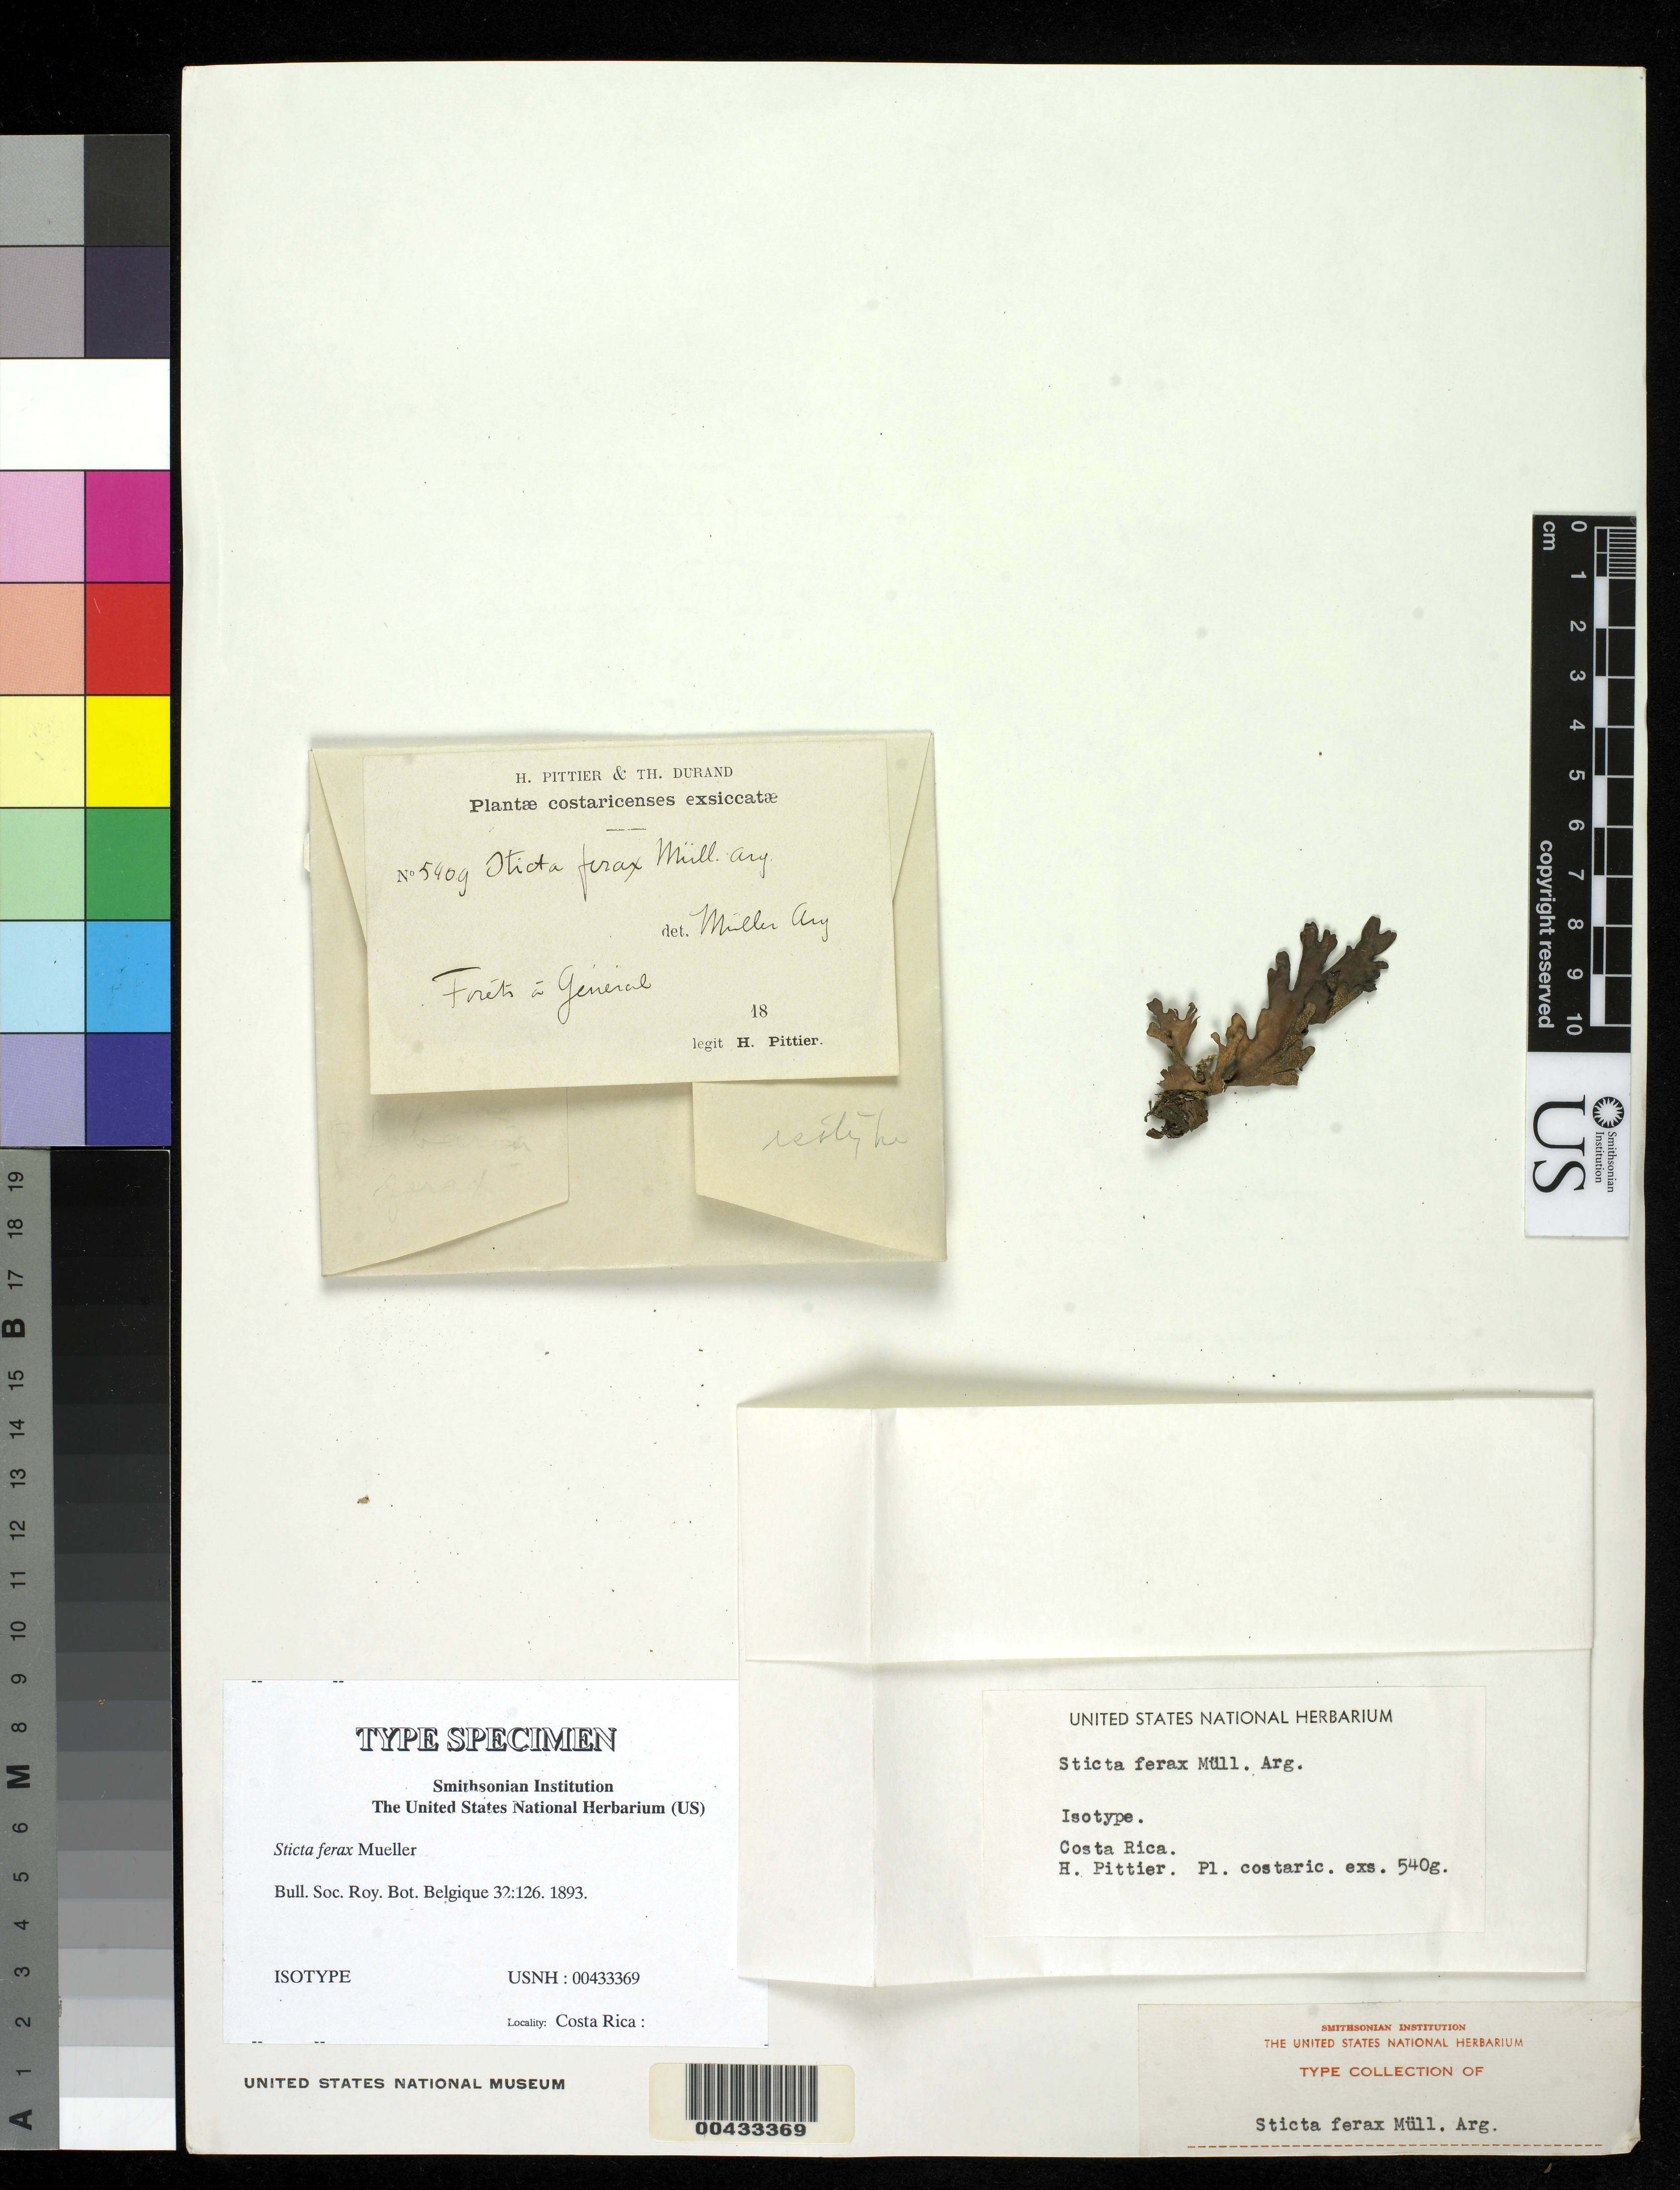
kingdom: Fungi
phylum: Ascomycota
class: Lecanoromycetes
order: Peltigerales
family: Lobariaceae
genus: Sticta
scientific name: Sticta ferax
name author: Müll. Arg.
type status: Isotype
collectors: H. F. Pittier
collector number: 5409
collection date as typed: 18--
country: Costa Rica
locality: Forets a General